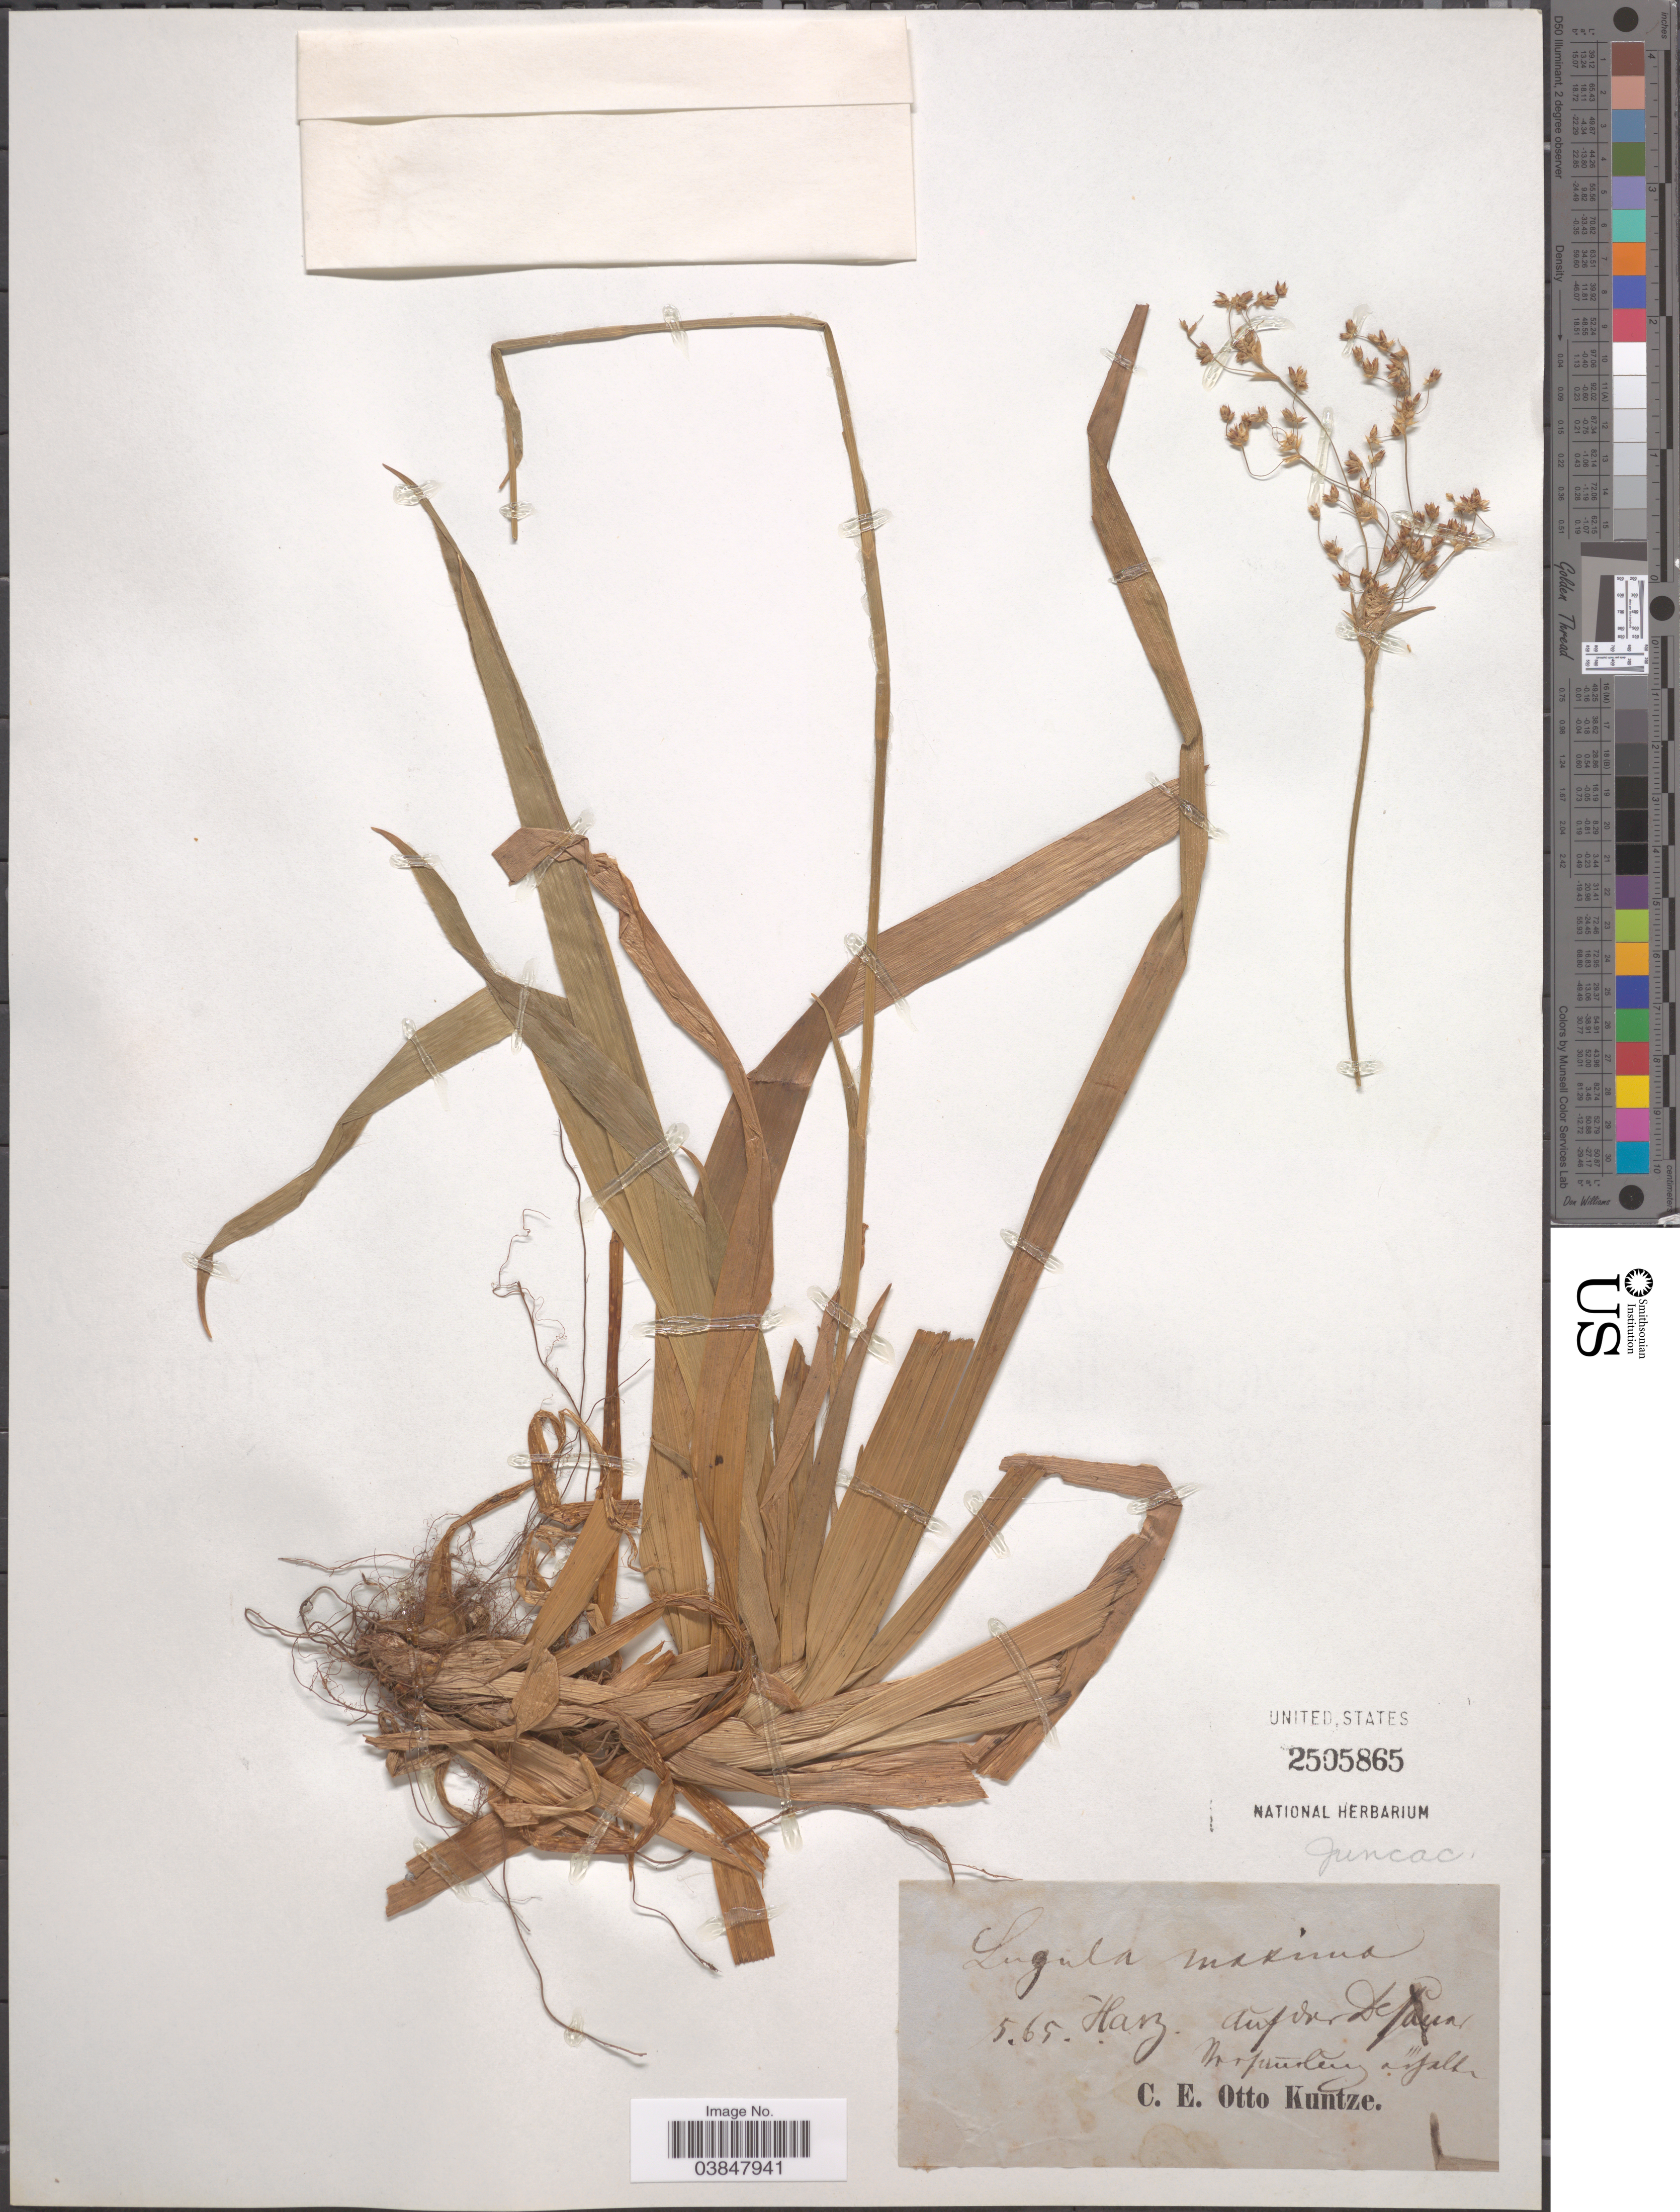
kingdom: Plantae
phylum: Tracheophyta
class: Liliopsida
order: Poales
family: Juncaceae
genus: Luzula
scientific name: Luzula maxima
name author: (Reichard) DC.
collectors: C.E.O. Kuntze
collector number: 565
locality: Hab. Aúfurde Aun. Norfúley asfalls. [interpreted] [unsure placement]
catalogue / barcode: US 2505865